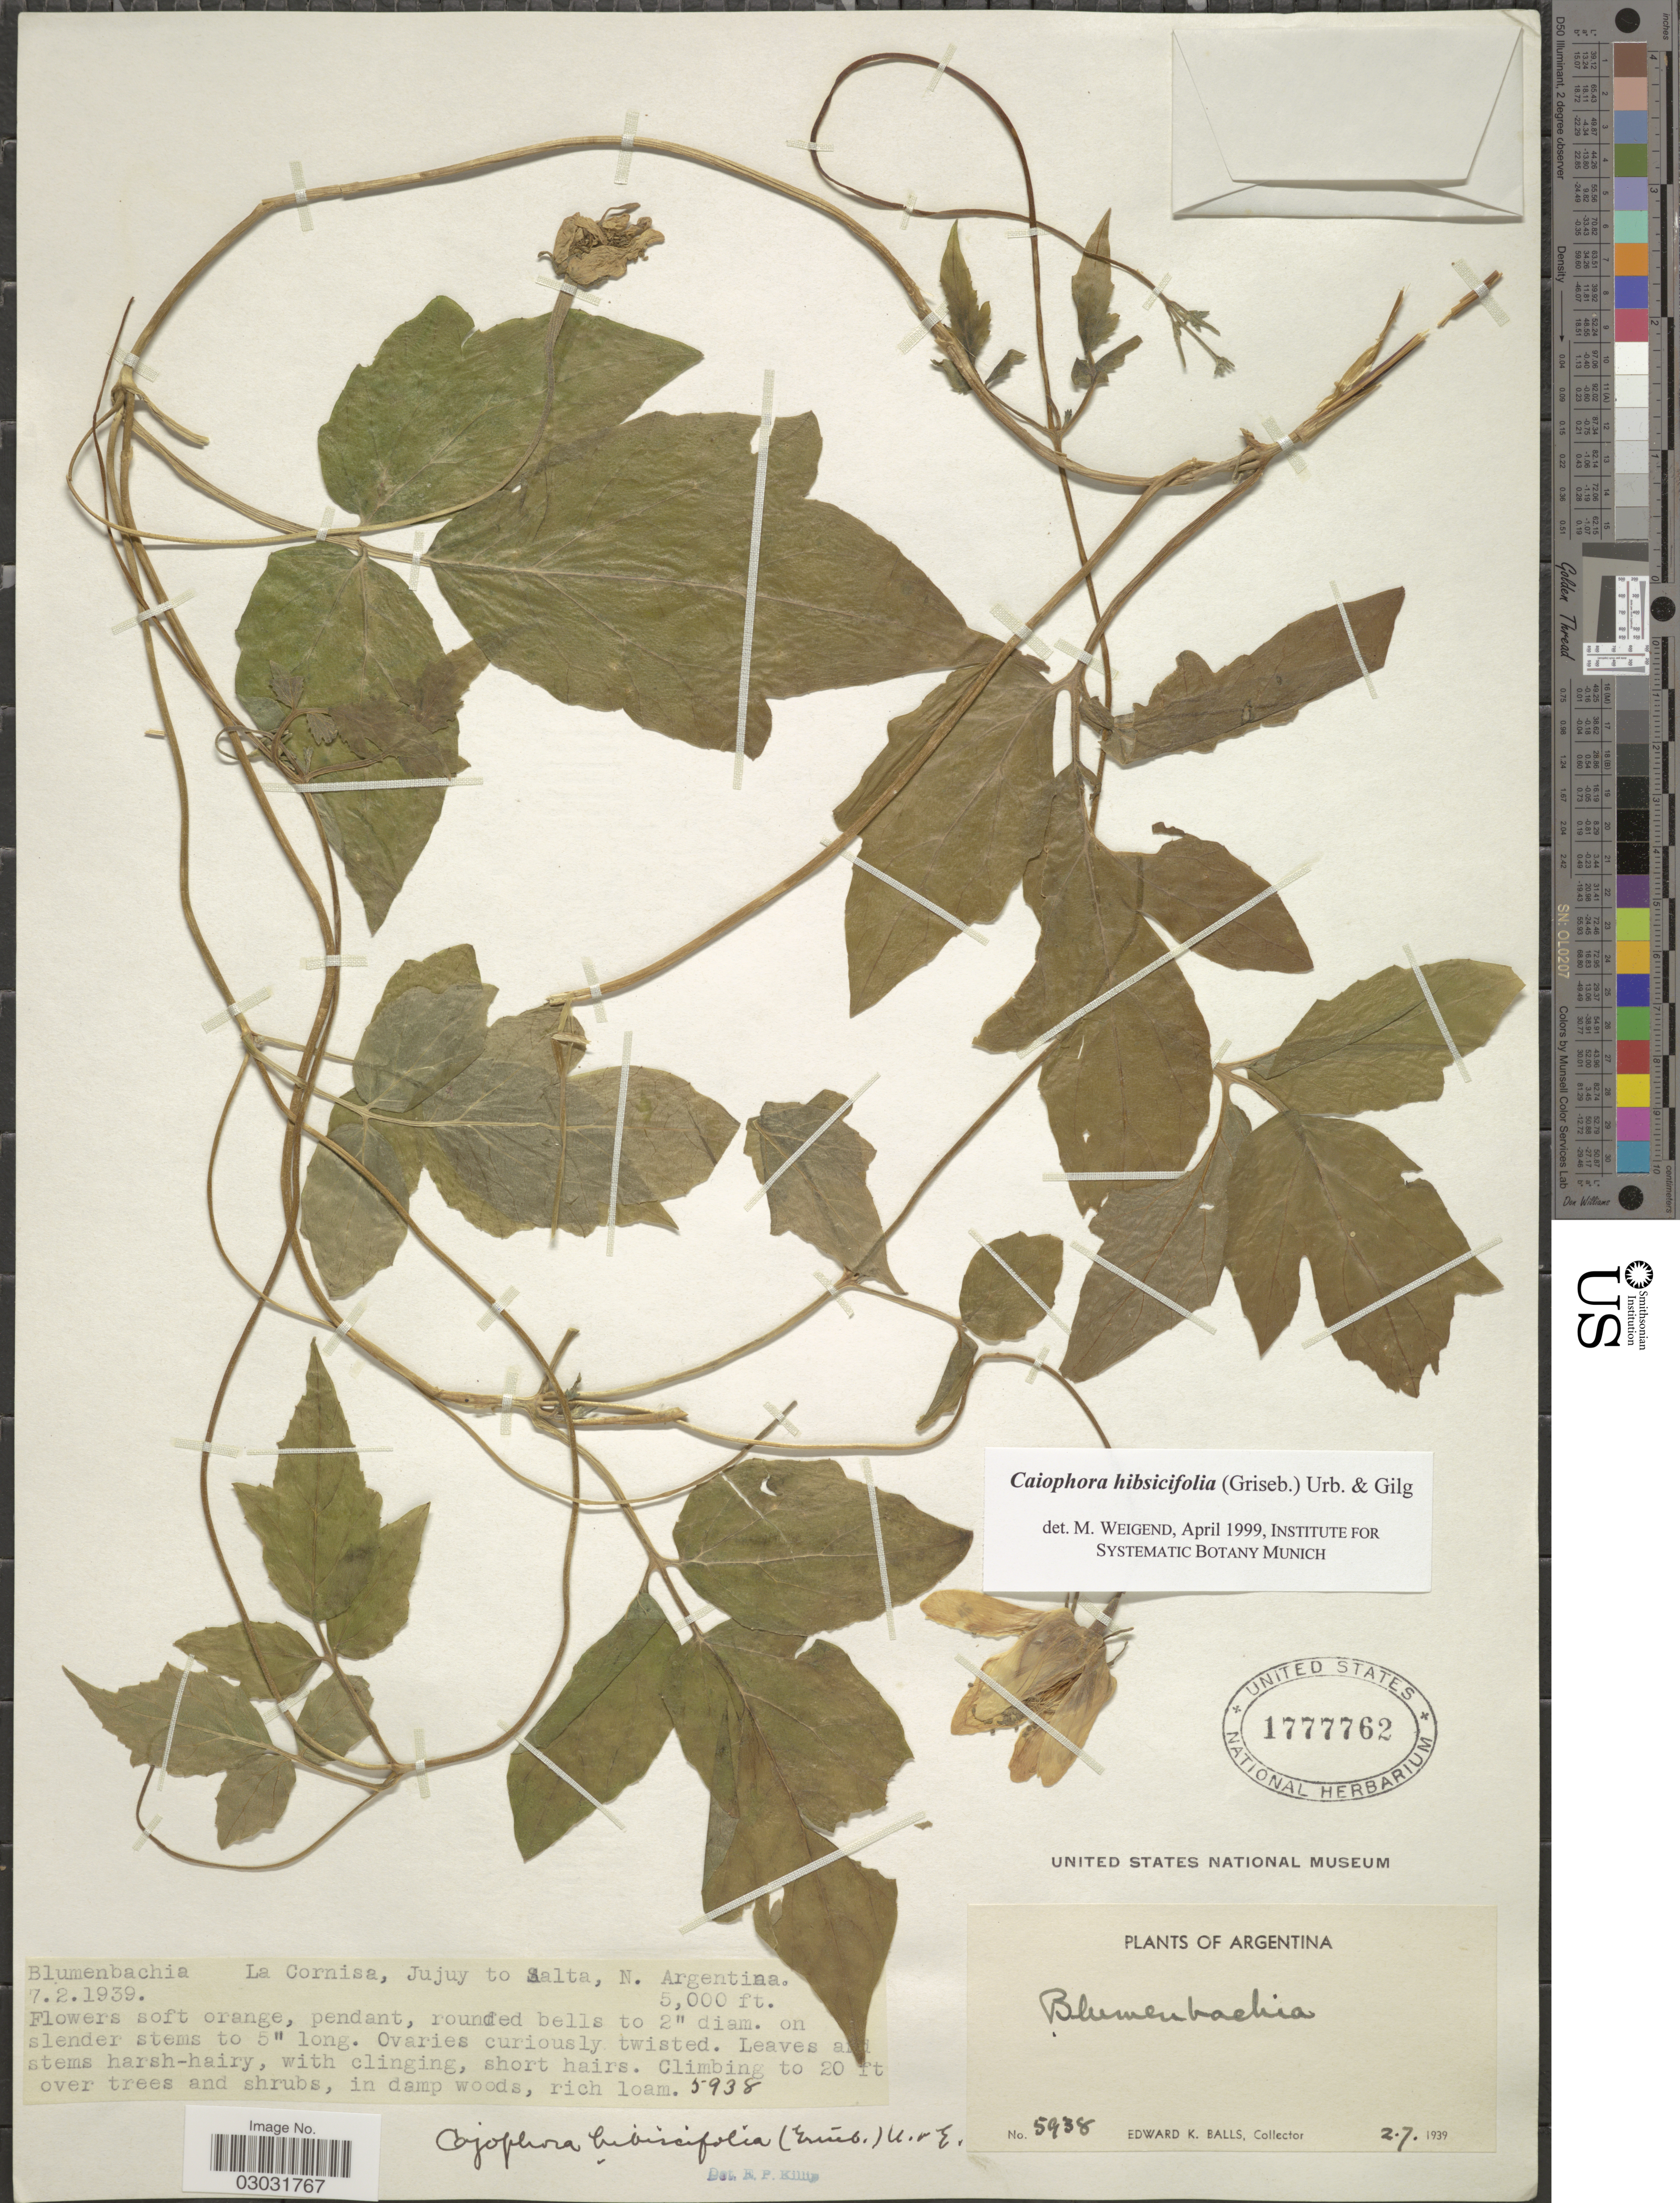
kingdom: Plantae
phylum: Tracheophyta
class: Magnoliopsida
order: Cornales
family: Loasaceae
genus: Caiophora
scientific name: Caiophora hibiscifolia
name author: (Griseb.) Urb. & Gilg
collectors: E. K. Balls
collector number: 5938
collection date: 1939-07-01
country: Argentina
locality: La Cornisa, Jujuy to Salta, N. Argentina.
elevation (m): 1524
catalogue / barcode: US 1777762